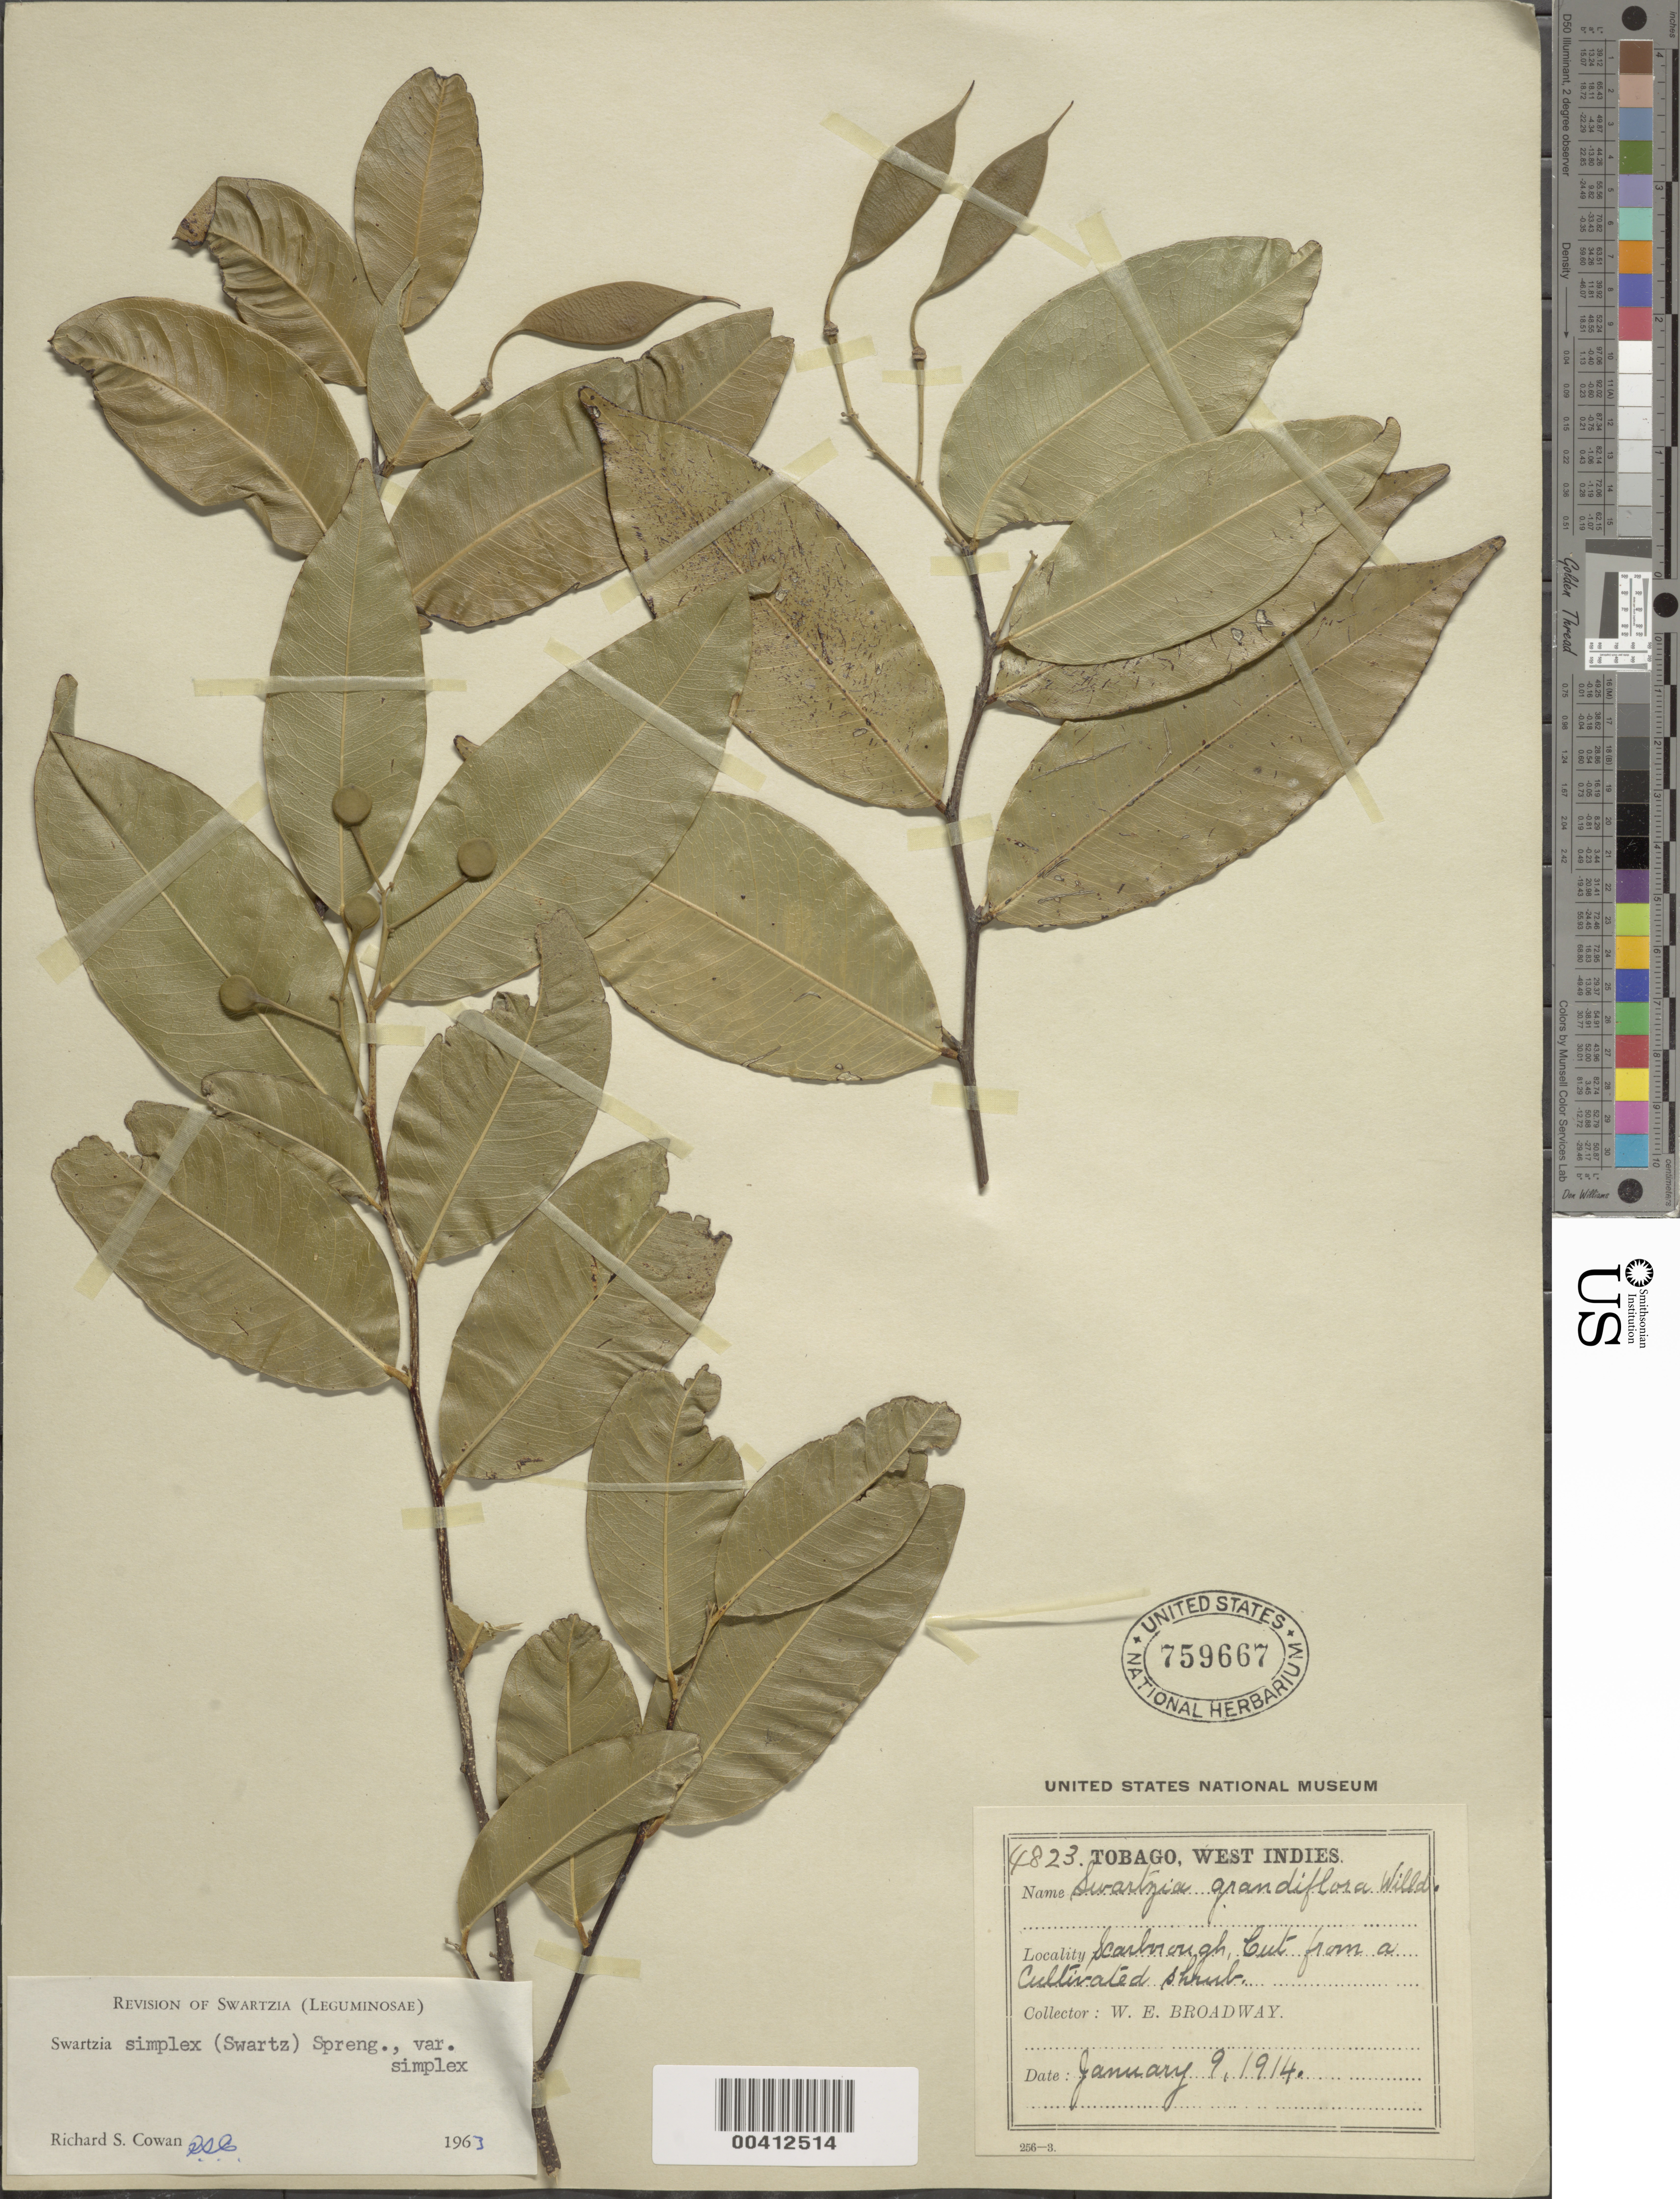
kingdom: Plantae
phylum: Tracheophyta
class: Magnoliopsida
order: Fabales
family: Fabaceae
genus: Swartzia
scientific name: Swartzia simplex var. simplex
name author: (Sw.) Spreng.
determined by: Cowan, R. S.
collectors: W. E. Broadway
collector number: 4823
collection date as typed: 09 Jan 1914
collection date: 1914-01-09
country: Trinidad and Tobago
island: Tobago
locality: Scarborough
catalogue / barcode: US 759667